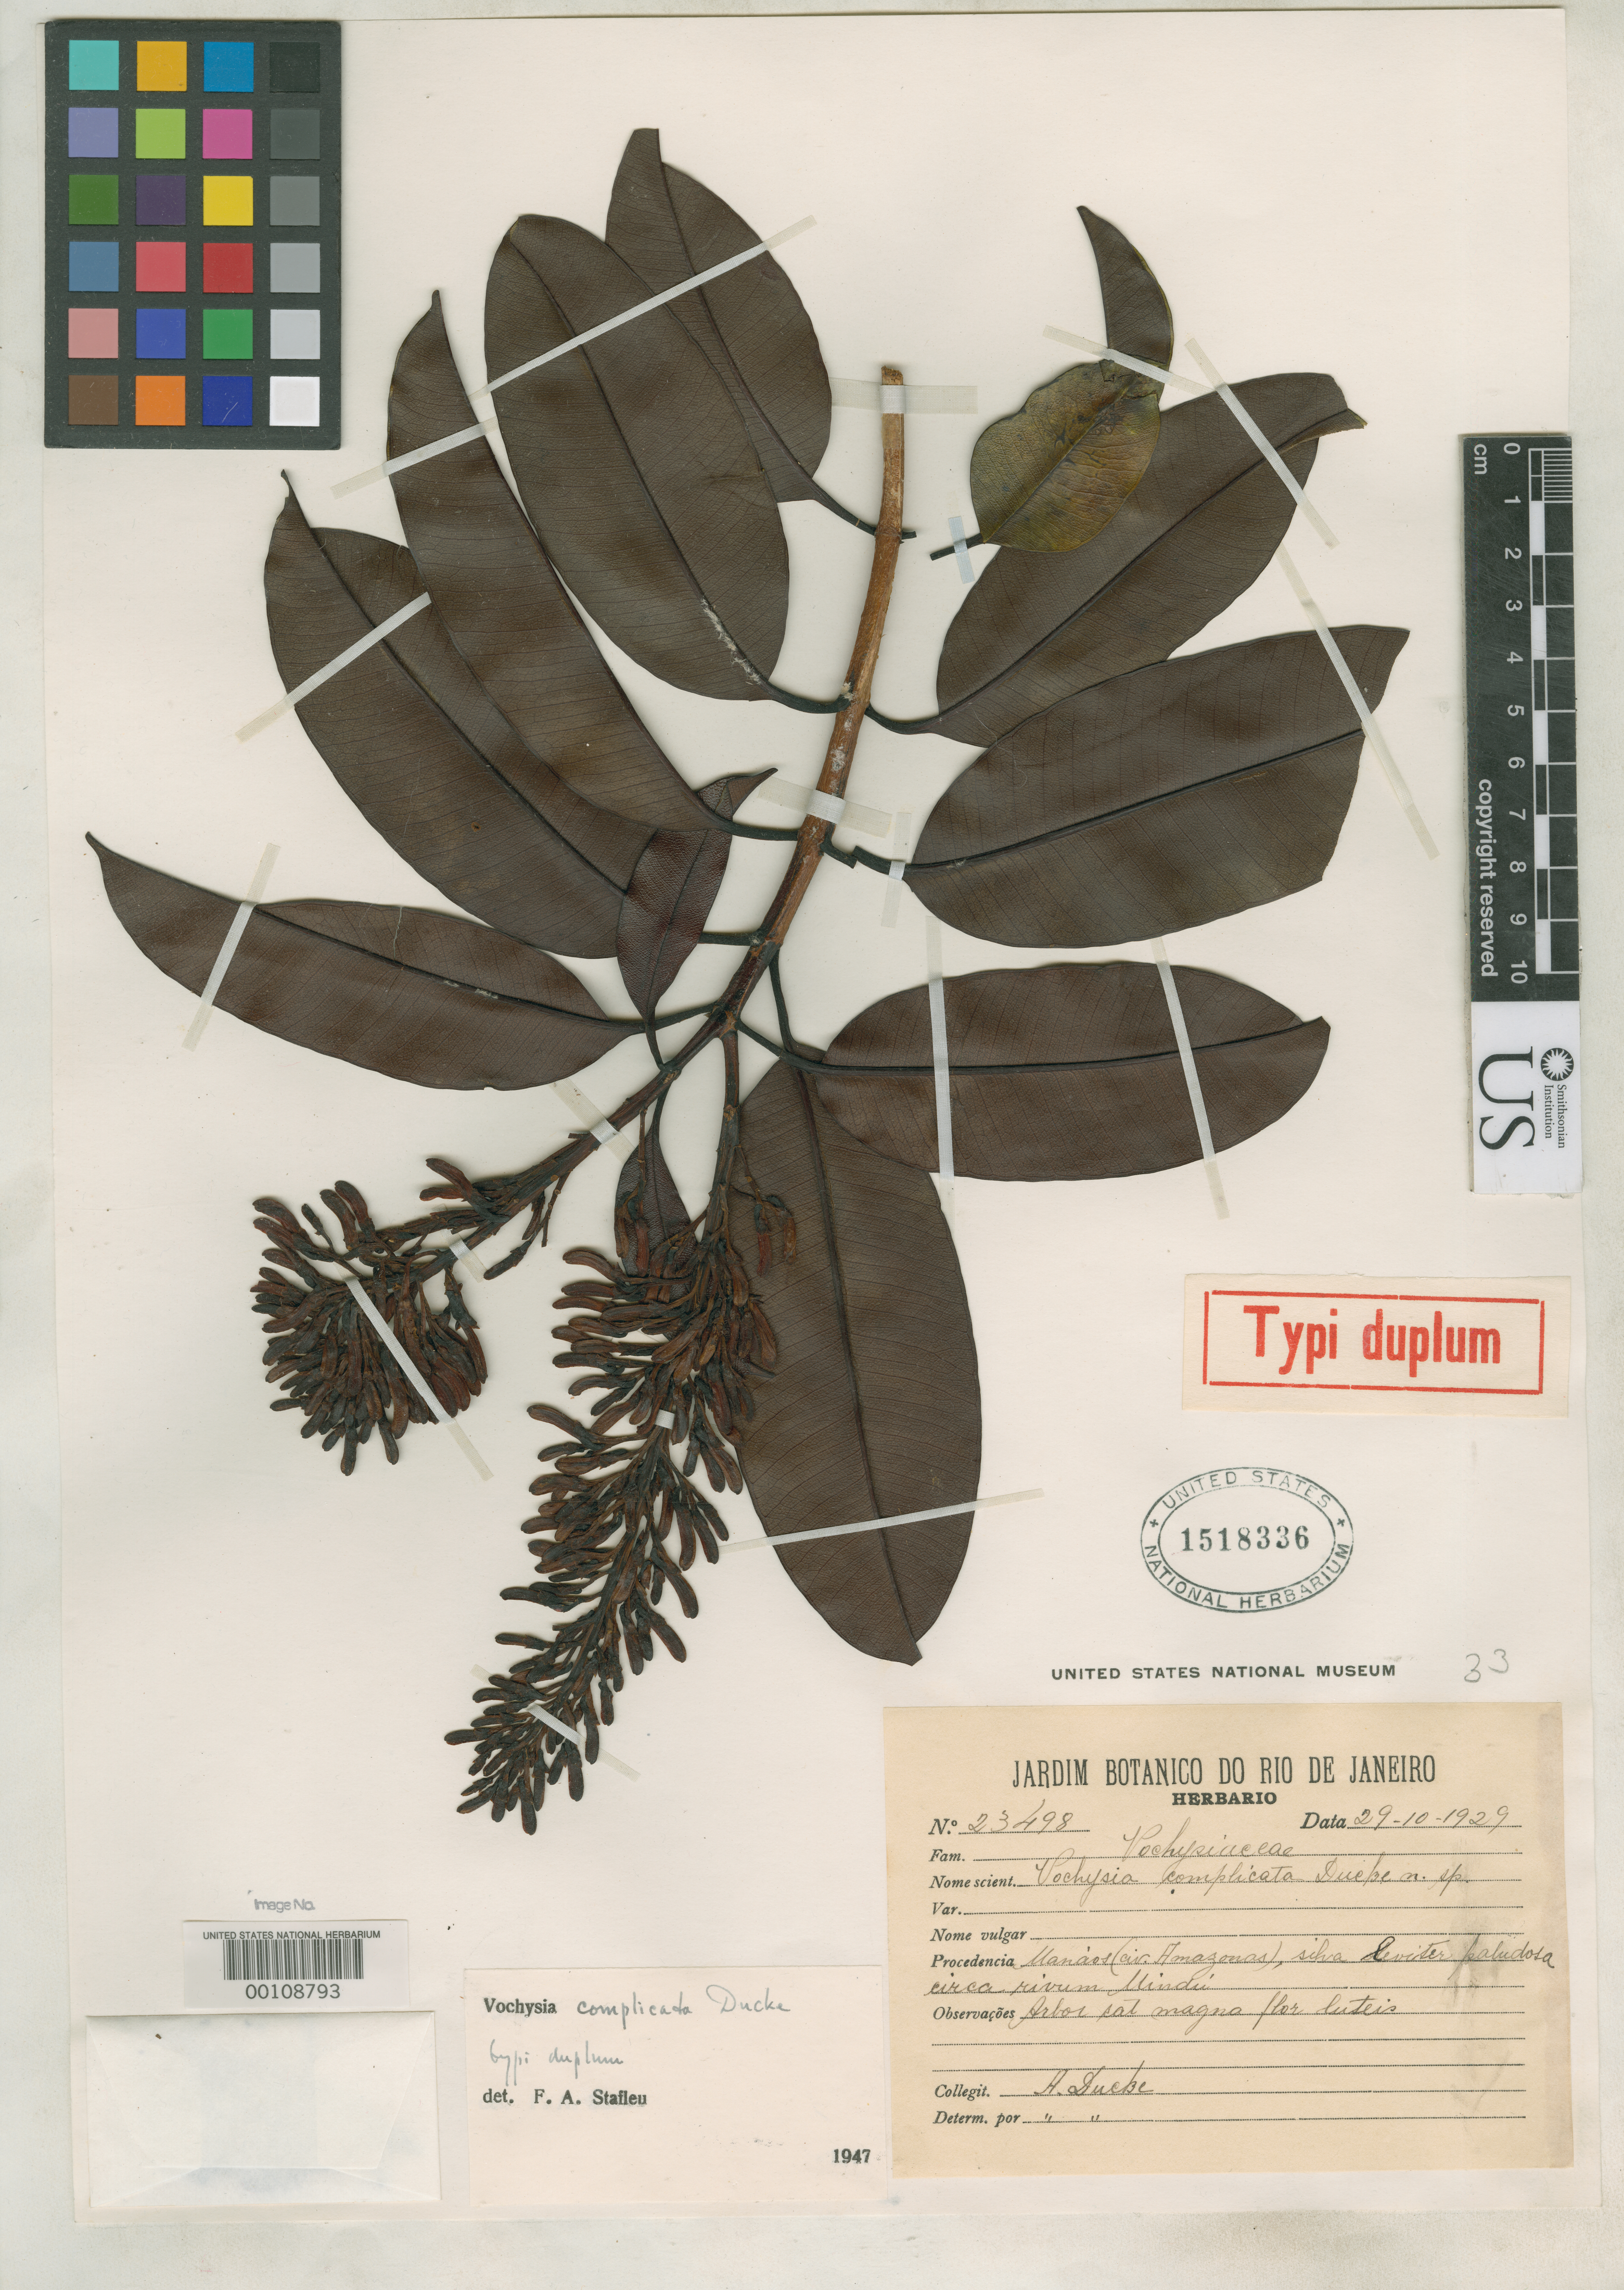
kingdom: Plantae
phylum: Tracheophyta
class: Magnoliopsida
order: Myrtales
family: Vochysiaceae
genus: Vochysia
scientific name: Vochysia complicata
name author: Ducke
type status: Isotype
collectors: A. Ducke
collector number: Herb. Jard. Bot. Rio 23498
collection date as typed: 29 Oct 1929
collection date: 1929-10-29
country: Brazil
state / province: Amazonas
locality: Manaus near Mindu.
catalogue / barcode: US 1518336